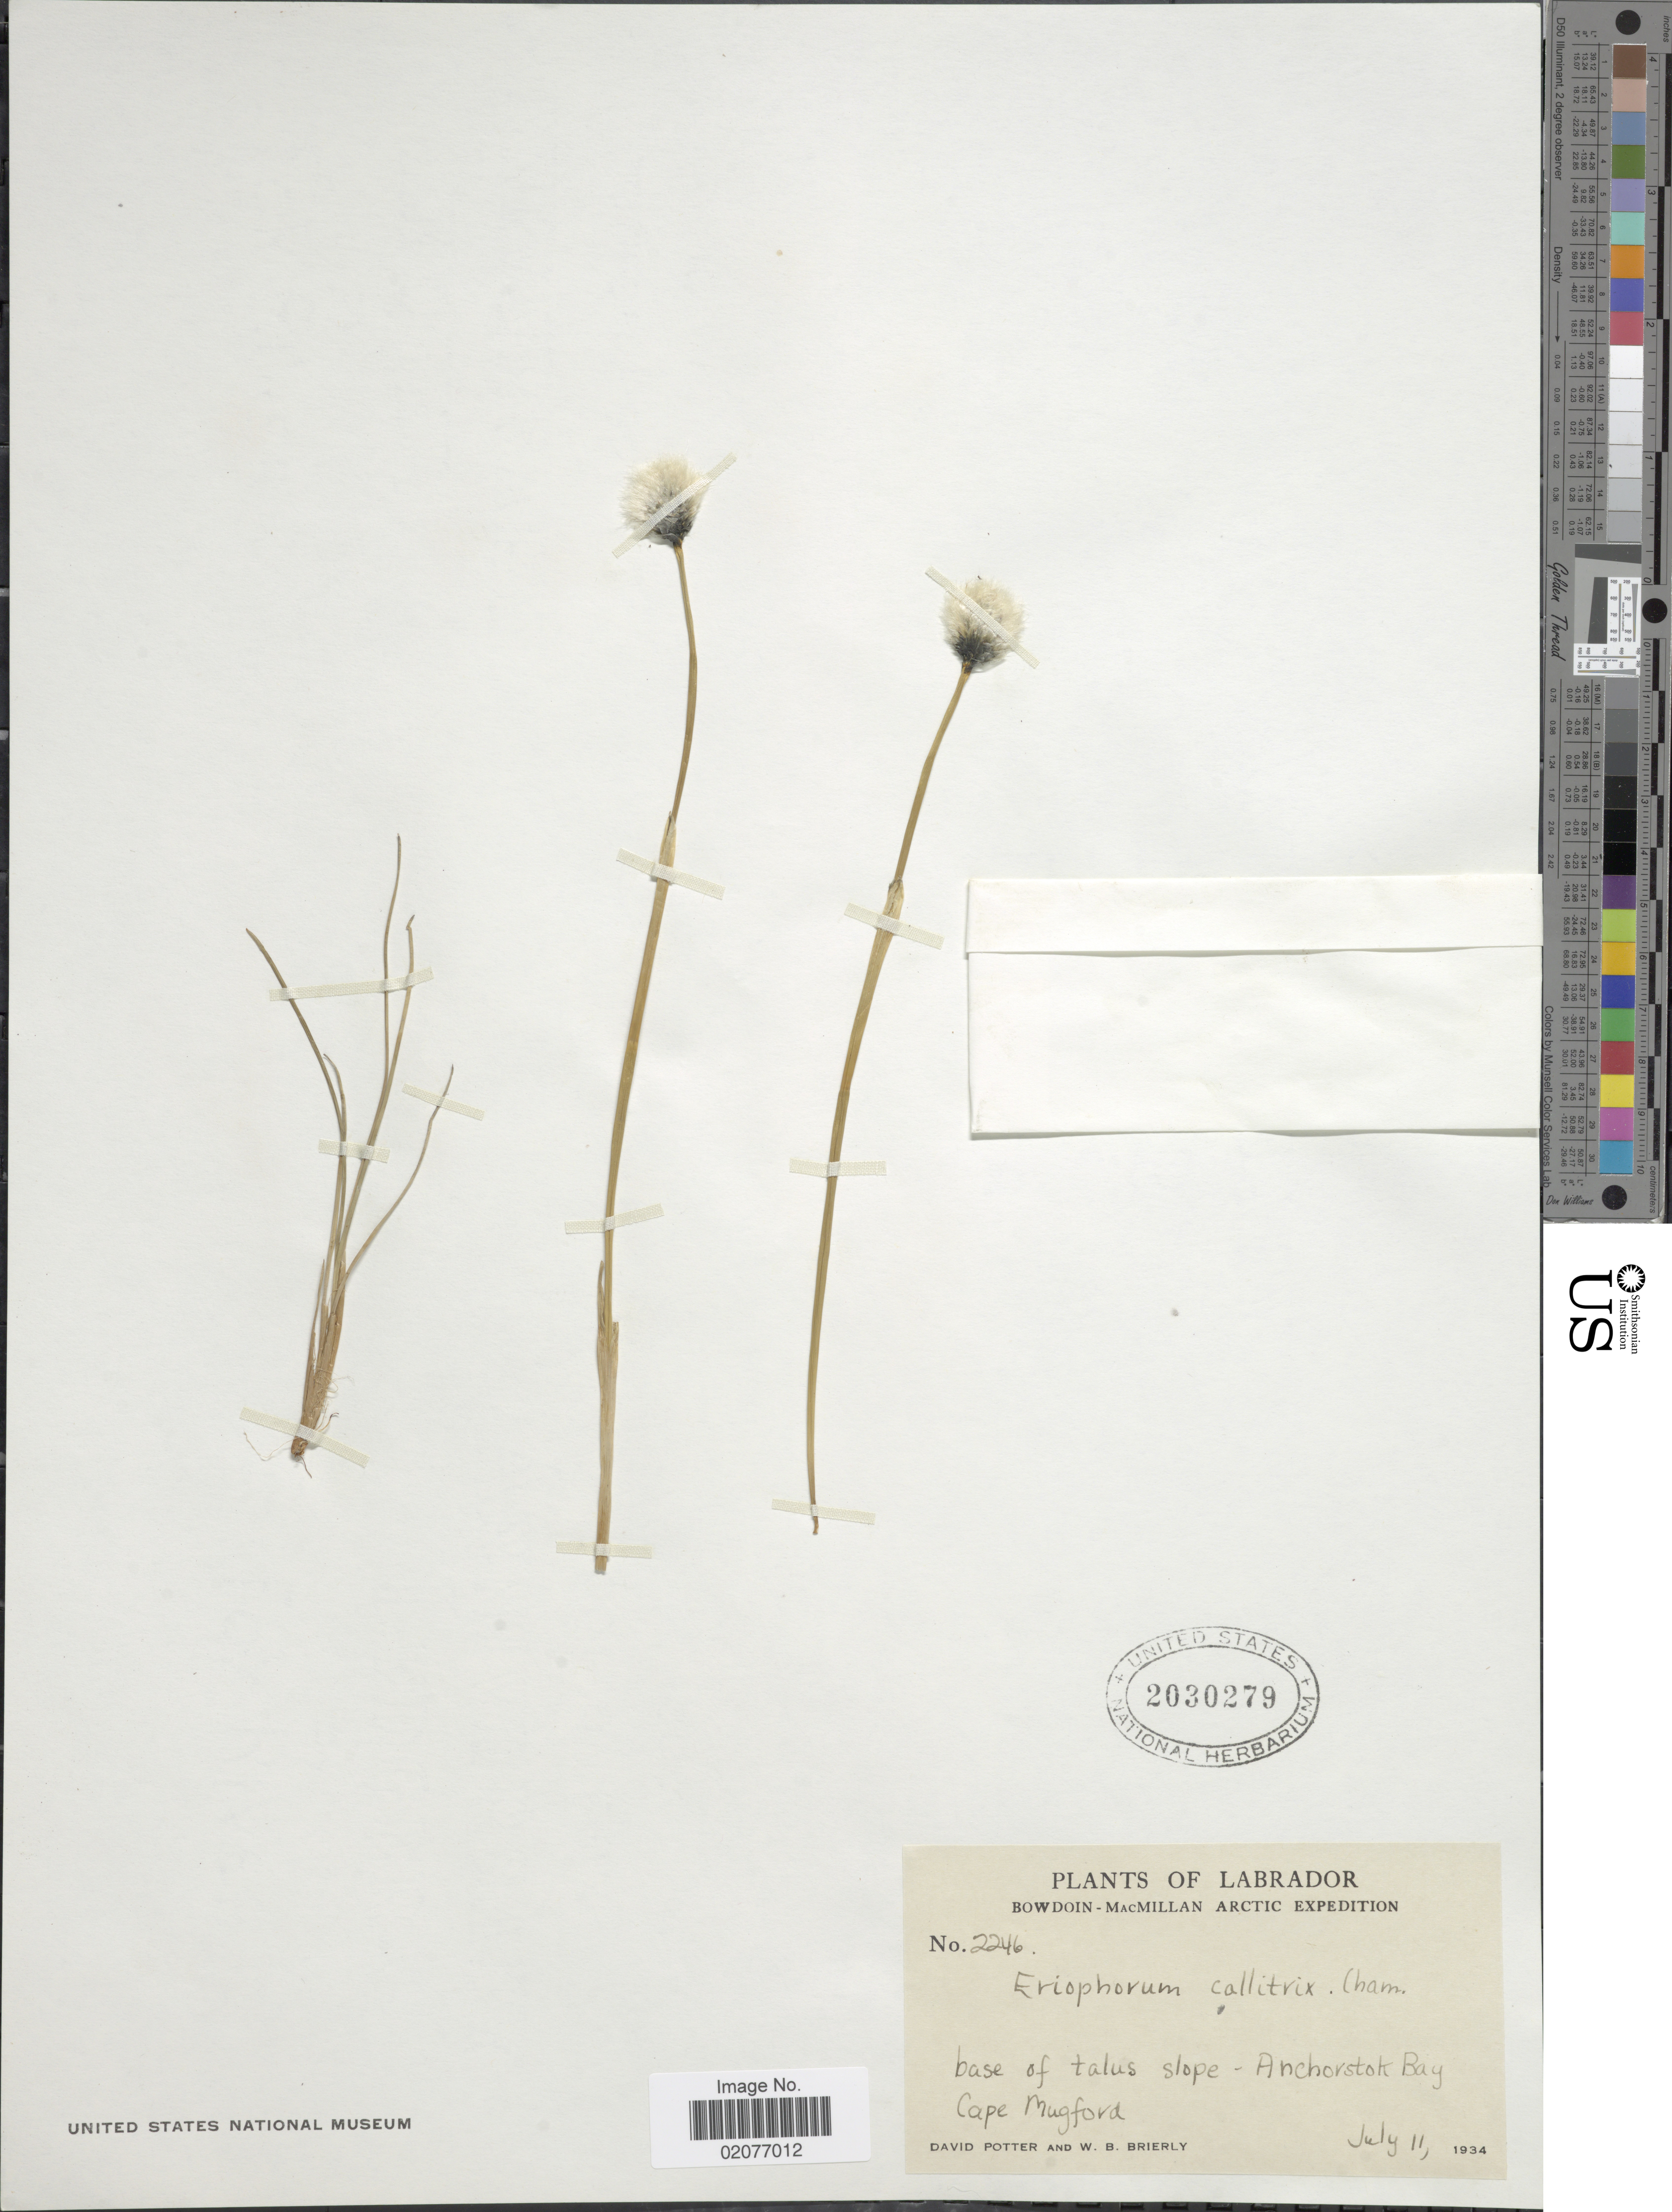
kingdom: Plantae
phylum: Tracheophyta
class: Liliopsida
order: Poales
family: Cyperaceae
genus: Eriophorum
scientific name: Eriophorum callitrix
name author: Cham. ex C.A. Mey.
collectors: D. Potter & W. Brierly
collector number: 2246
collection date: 1934-07-11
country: Canada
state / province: Newfoundland and Labrador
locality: Bowdoin-MacMillan Arctic, base of talus slope - Anchorstok Bay, Cape Mugford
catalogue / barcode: US 2030279